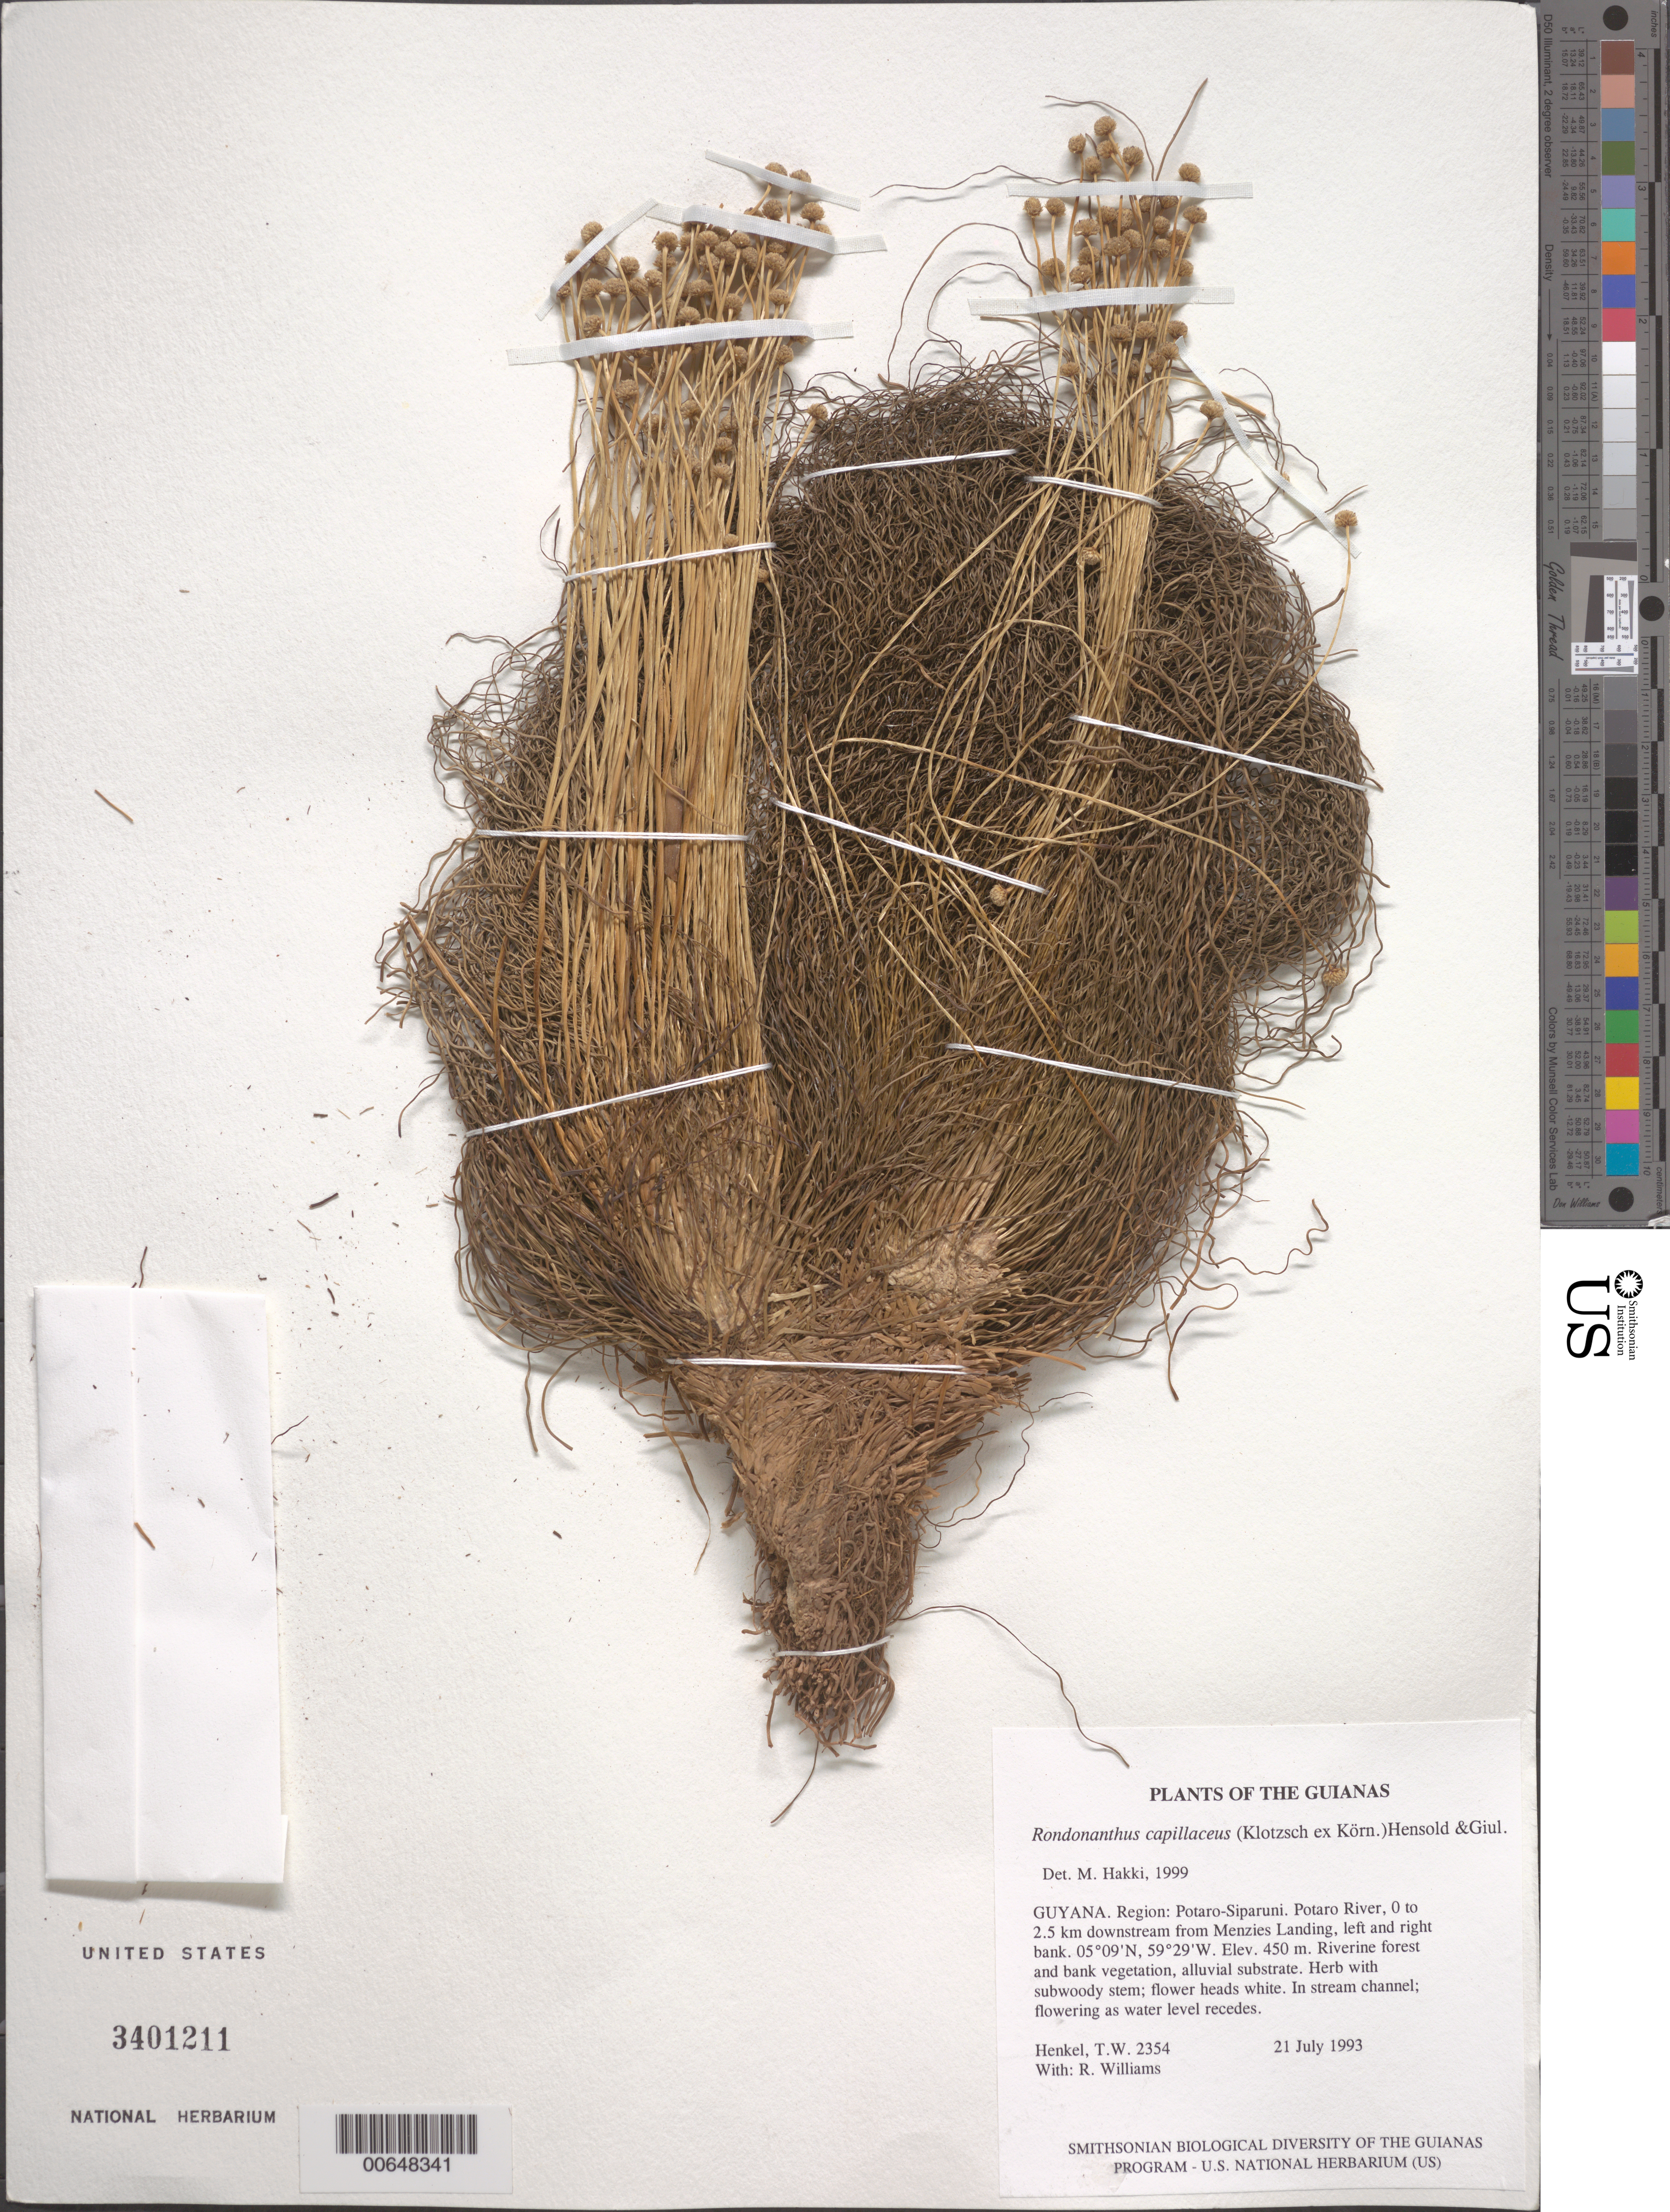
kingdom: Plantae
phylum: Tracheophyta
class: Liliopsida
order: Poales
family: Eriocaulaceae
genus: Rondonanthus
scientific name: Rondonanthus capillaceus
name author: (Klotzsch ex Körn.) Hensold & Giul.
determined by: Hakki, M. J.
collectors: T. Henkel & R. Williams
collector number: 2354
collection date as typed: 21 July 1993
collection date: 1993-07-21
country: Guyana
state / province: Potaro-Siparuni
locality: Potaro River, 0 to 2.5 km downstream from Menzies Landing, left and right bank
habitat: Riverine forest and bank vegetation, alluvial substrate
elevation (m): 450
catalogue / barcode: US 3401211